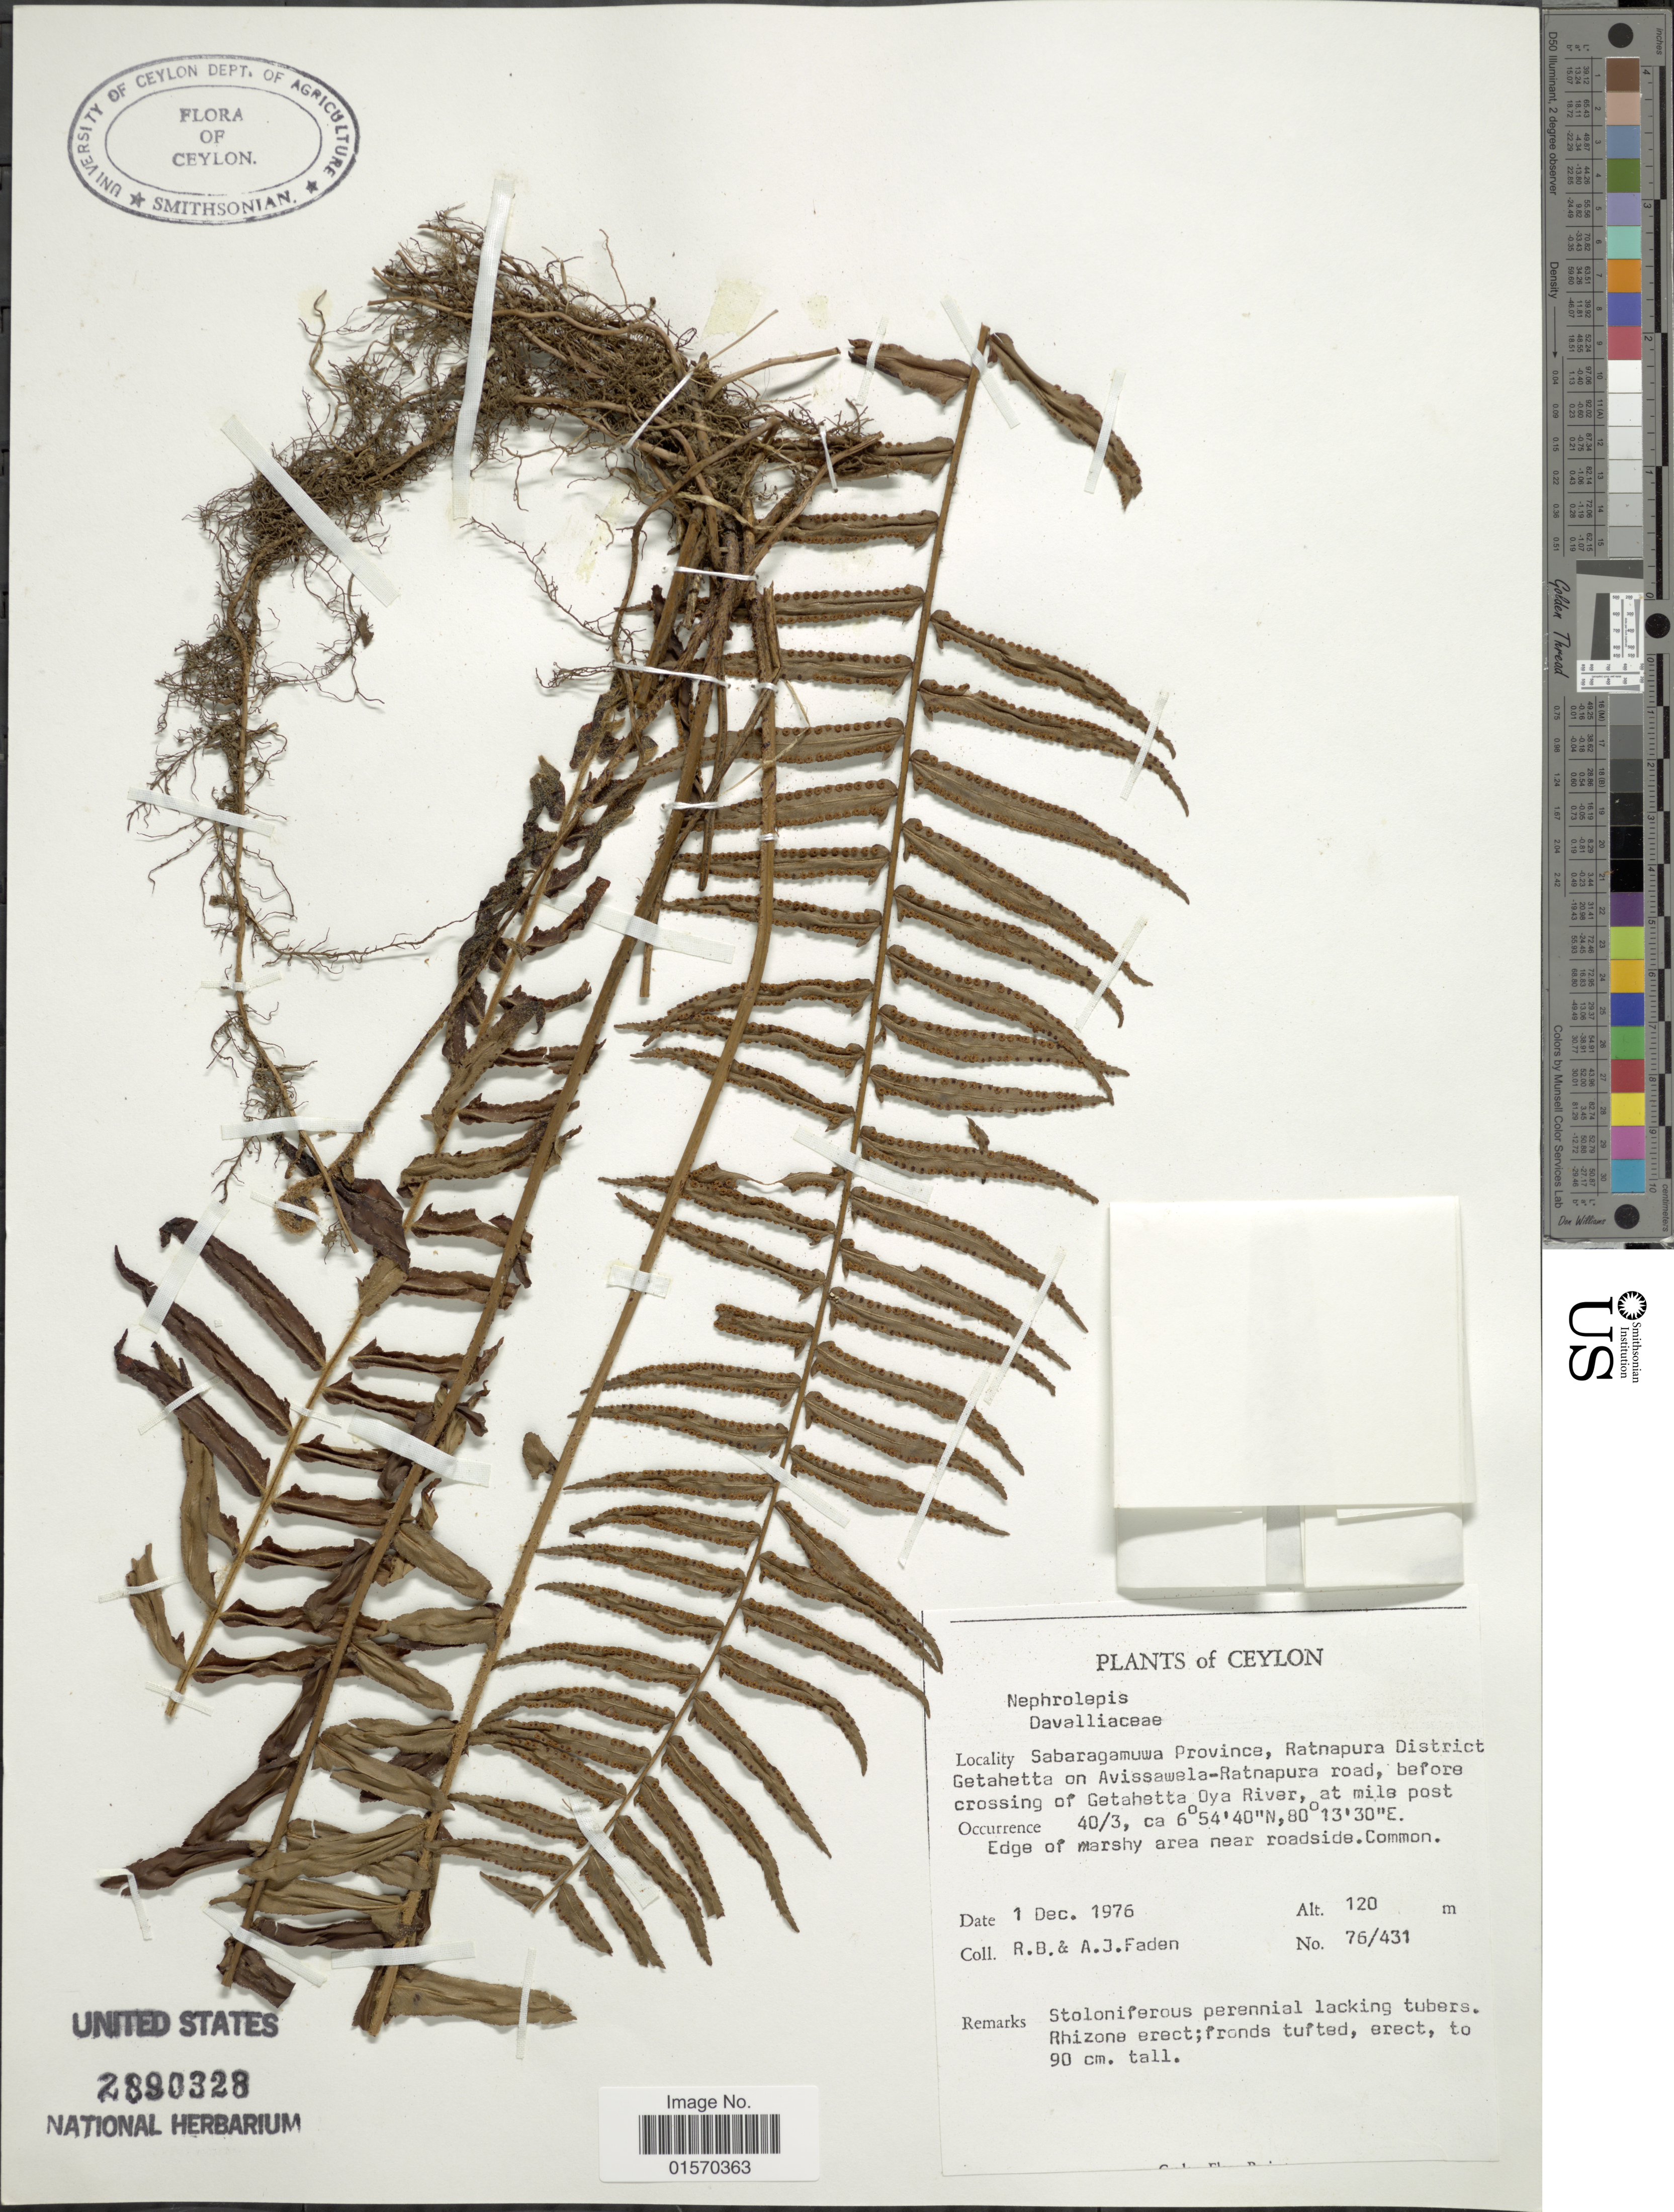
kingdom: Plantae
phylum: Tracheophyta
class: Polypodiopsida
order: Polypodiales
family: Nephrolepidaceae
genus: Nephrolepis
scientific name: Nephrolepis sp.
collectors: R. B. Faden & A. J. Faden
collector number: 76/431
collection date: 1976-12-01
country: Sri Lanka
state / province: Sabaragamuwa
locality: Ceylon. Ratnapura District Getahetta on Avissawela-Ratnupura road, before crossing of Getahetta Oya River, at mile post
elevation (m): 120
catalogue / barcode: US 2880328